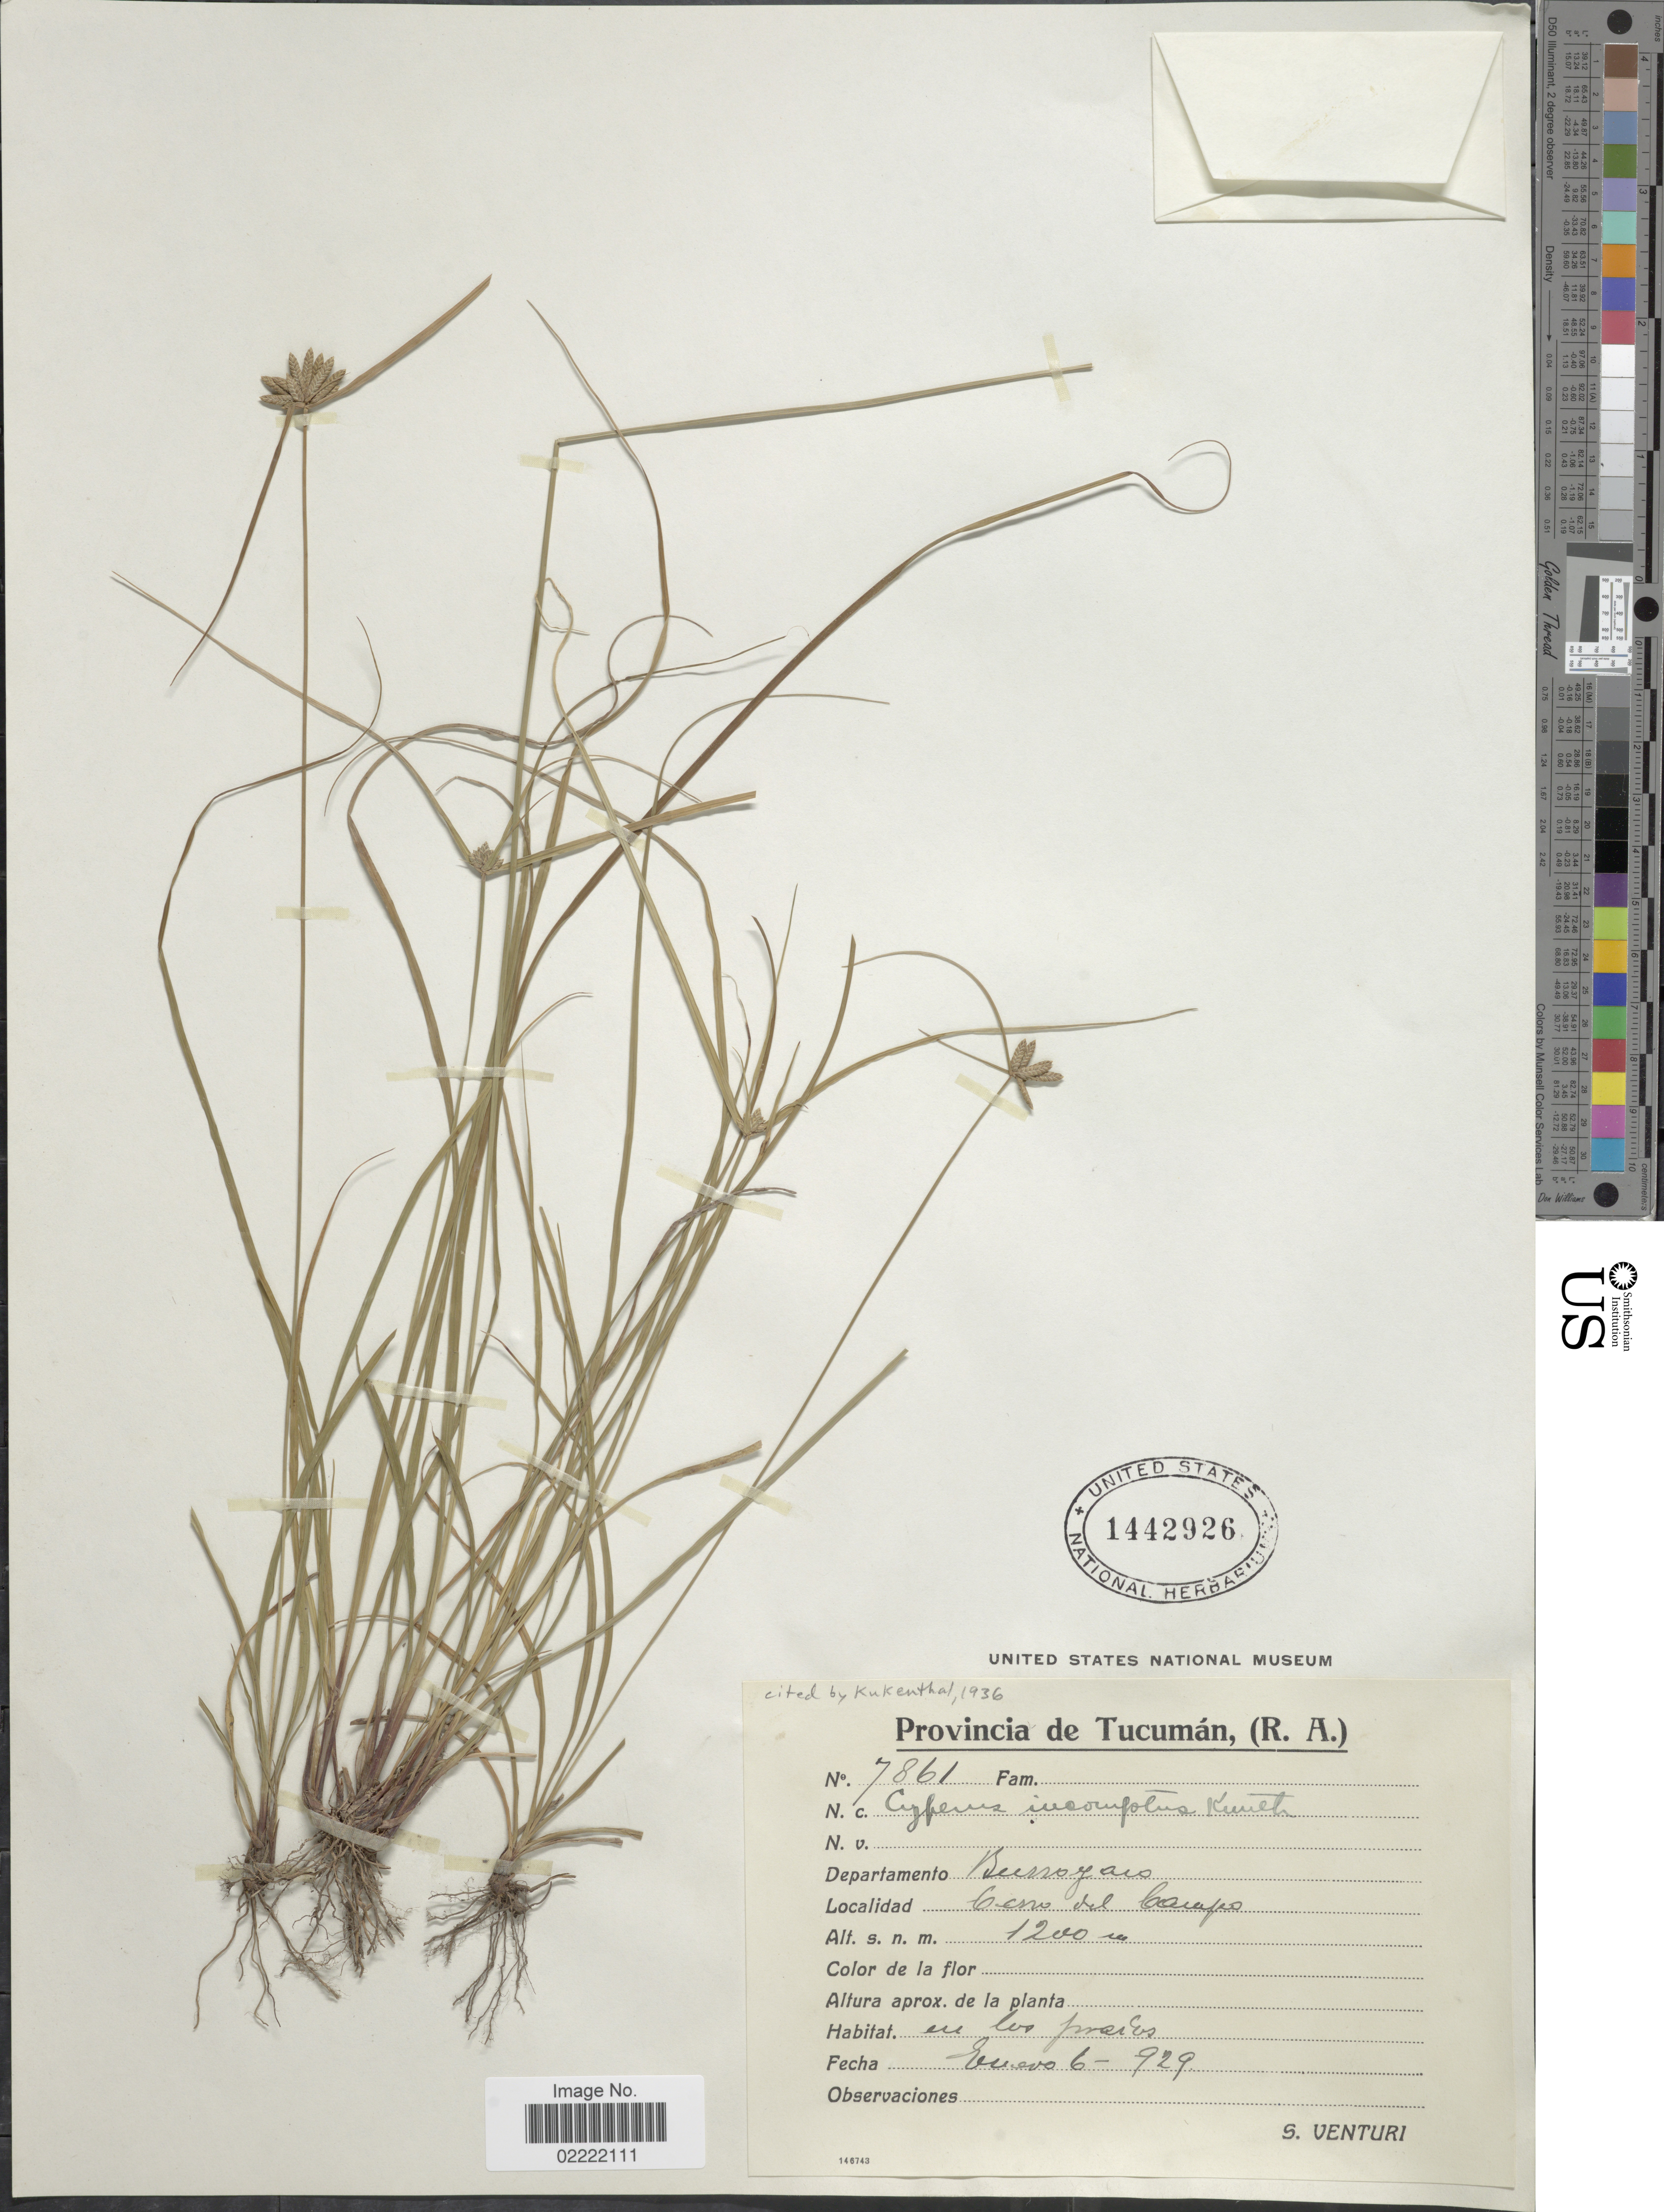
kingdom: Plantae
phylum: Tracheophyta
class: Liliopsida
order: Poales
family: Cyperaceae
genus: Cyperus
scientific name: Cyperus incomtus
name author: Kunth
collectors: S. Venturi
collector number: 7861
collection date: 1929-01-06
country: Argentina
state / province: Tucuman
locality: (R.A.) Departamento Burruyacu, Cerro del Campo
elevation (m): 1200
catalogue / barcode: US 1442926